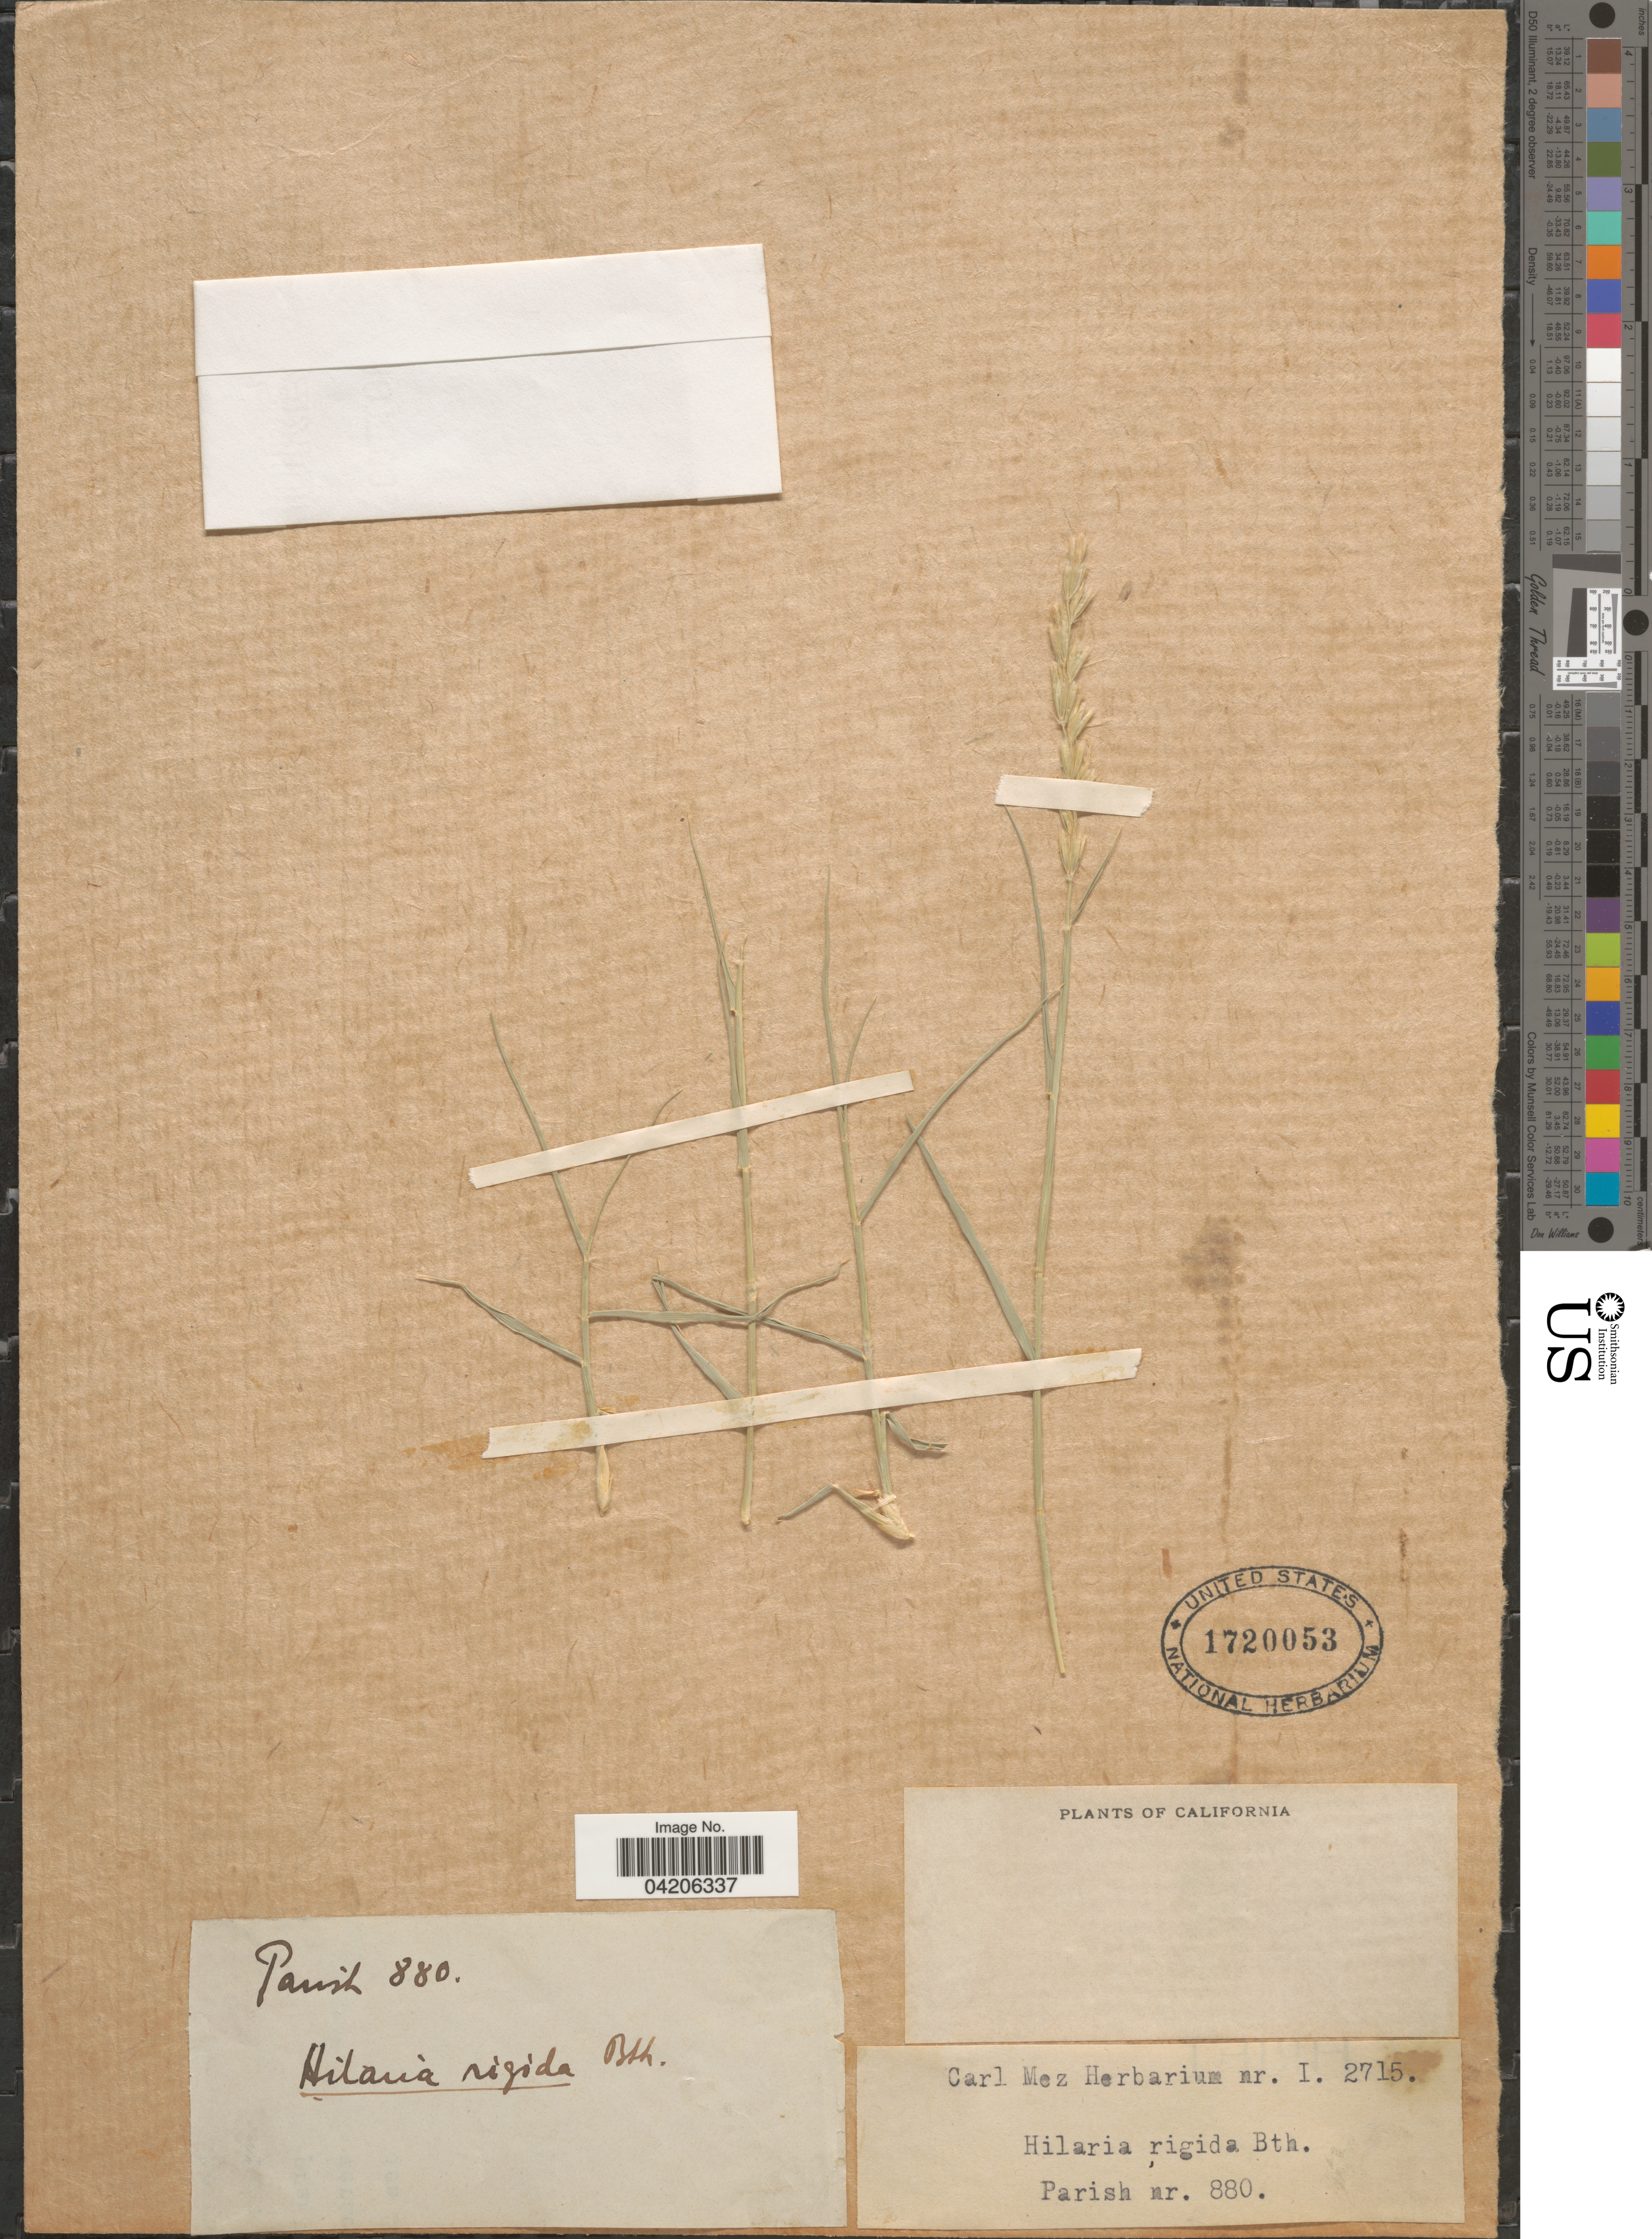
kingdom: Plantae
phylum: Tracheophyta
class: Liliopsida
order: Poales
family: Poaceae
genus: Hilaria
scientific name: Hilaria rigida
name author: (Thurb.) Benth. ex Scribn.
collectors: -- Parish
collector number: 880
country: United States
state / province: California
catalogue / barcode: US 1720053